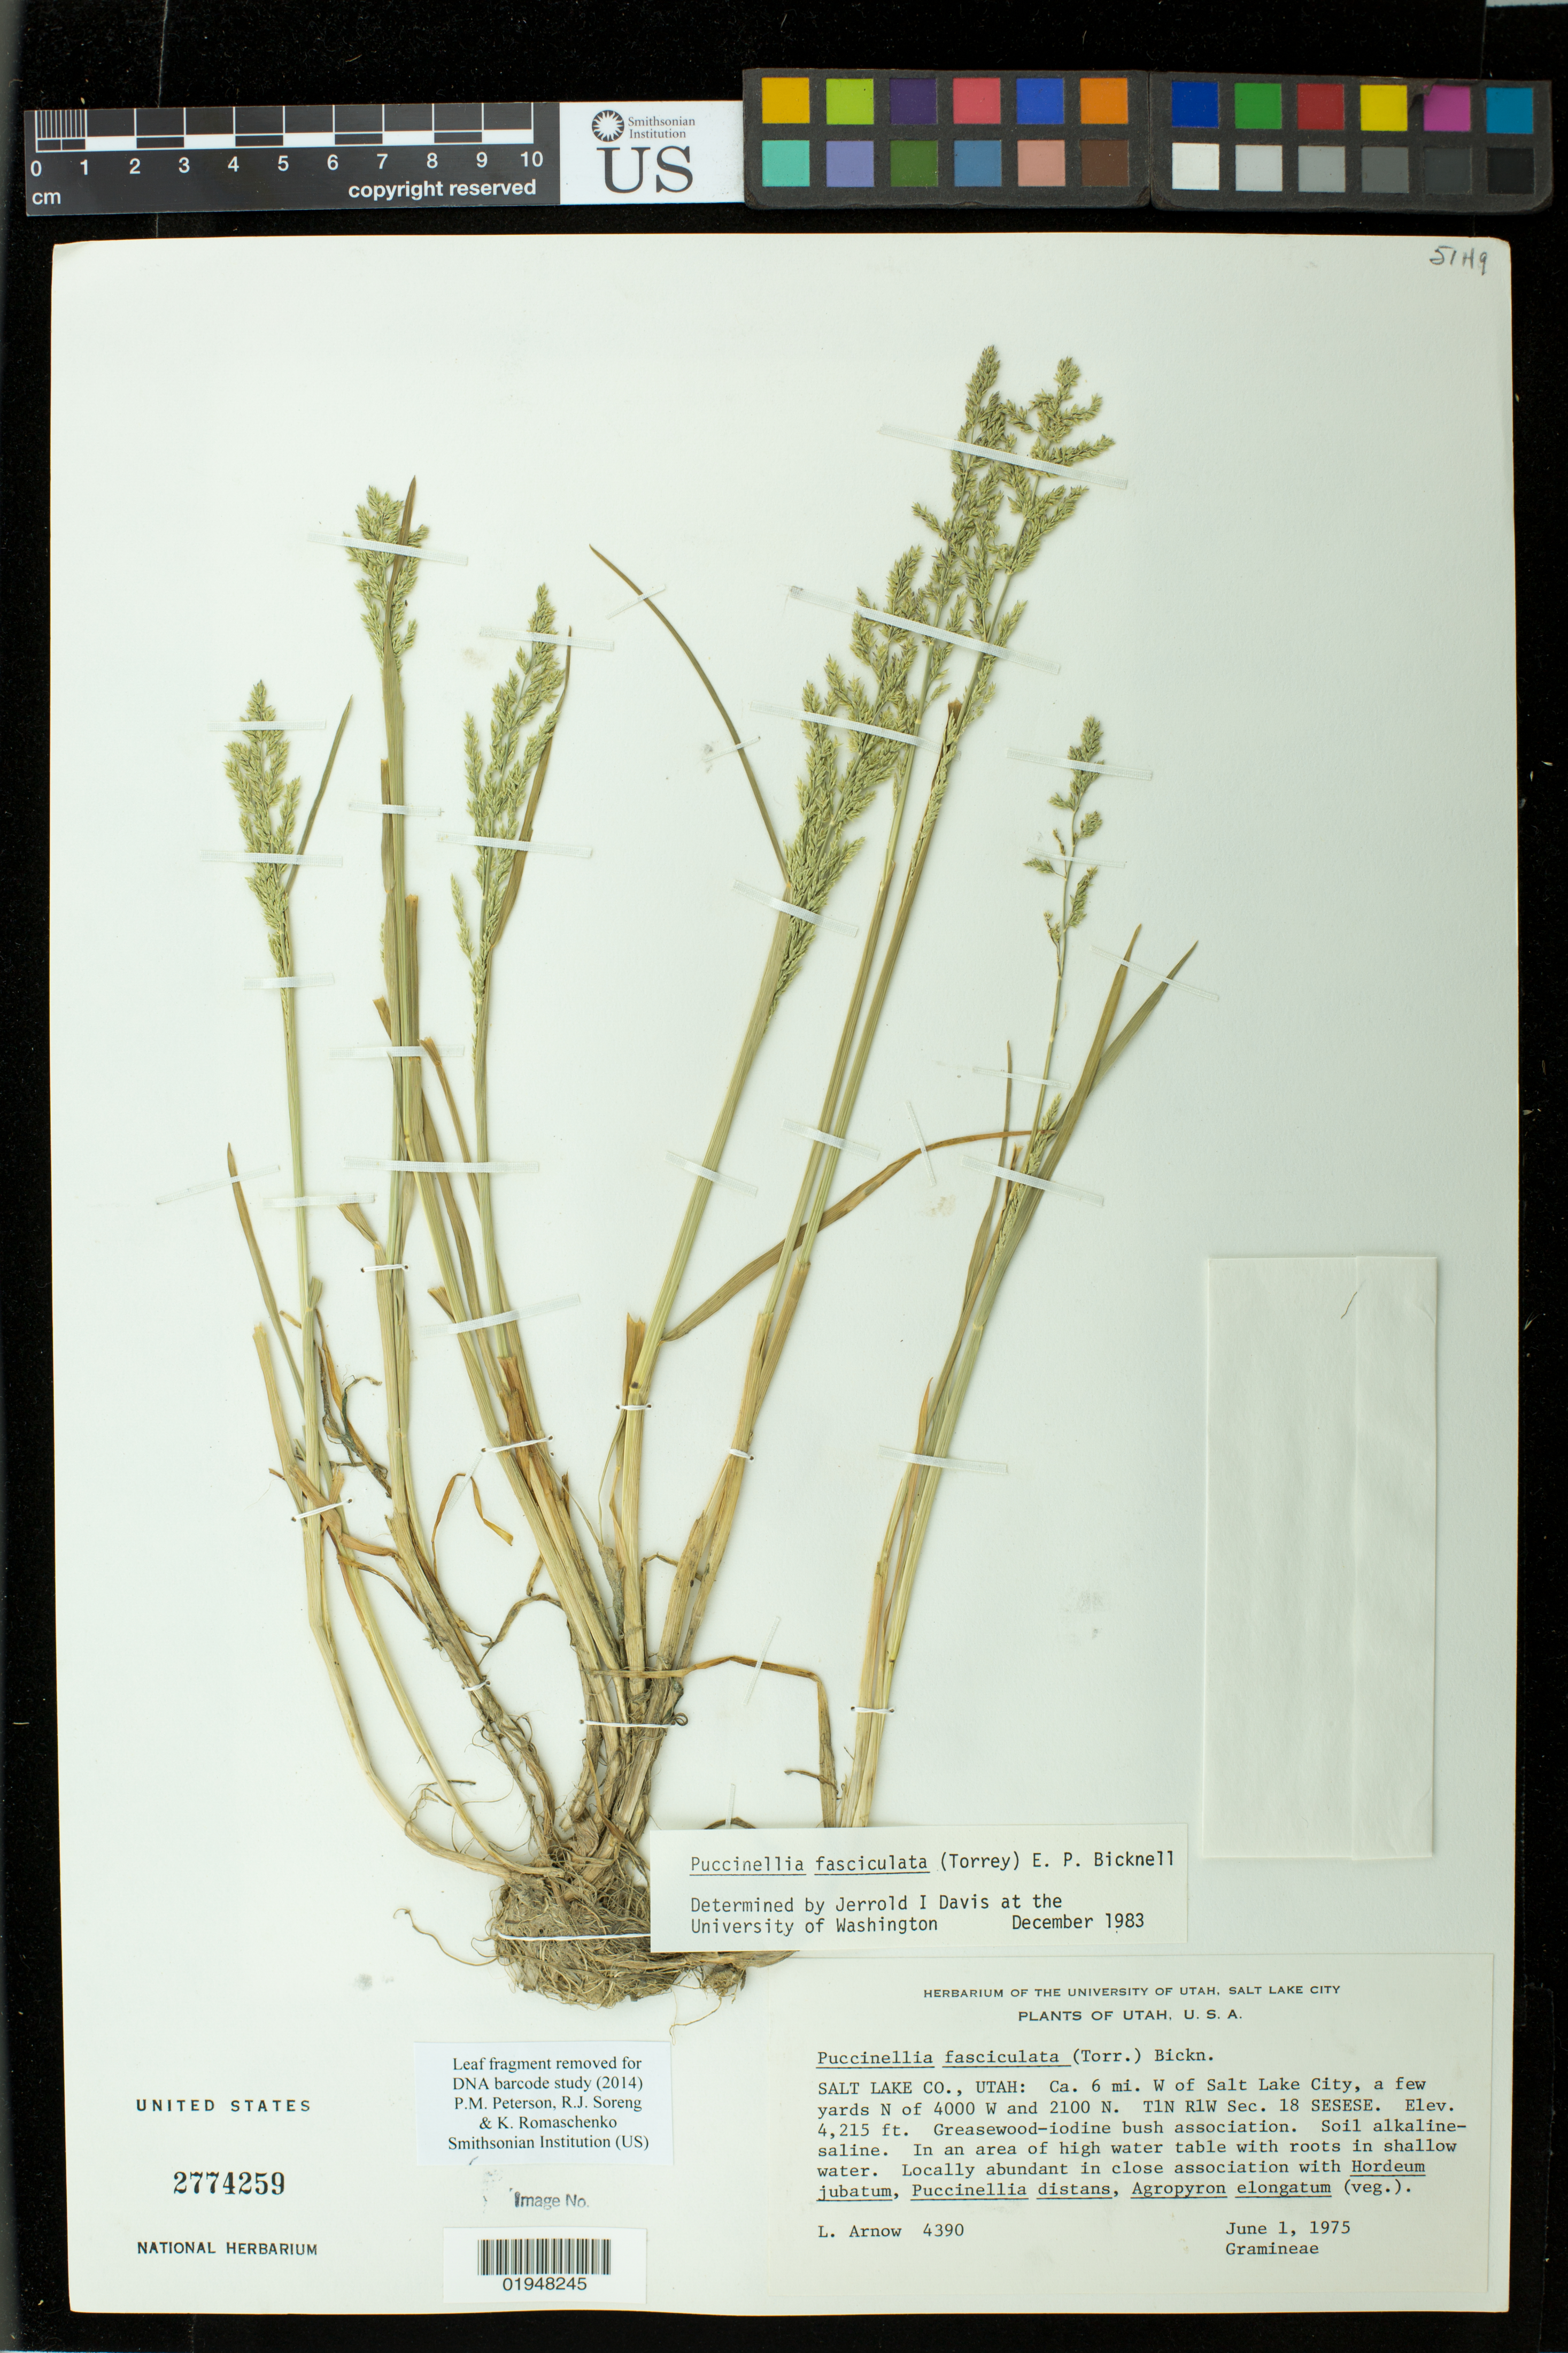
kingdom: Plantae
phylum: Tracheophyta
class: Liliopsida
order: Poales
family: Poaceae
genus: Puccinellia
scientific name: Puccinellia fasciculata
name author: (Torr.) E.P. Bicknell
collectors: L. Arnow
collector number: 4390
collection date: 1975-06-01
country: United States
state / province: Utah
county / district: Salt Lake County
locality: Ca. 6 mi. W of Salt Lake City, a few yards N of 4000 W and 2100 N. T1N R1W Sec. 18 SESESE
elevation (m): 1285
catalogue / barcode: US 2774259